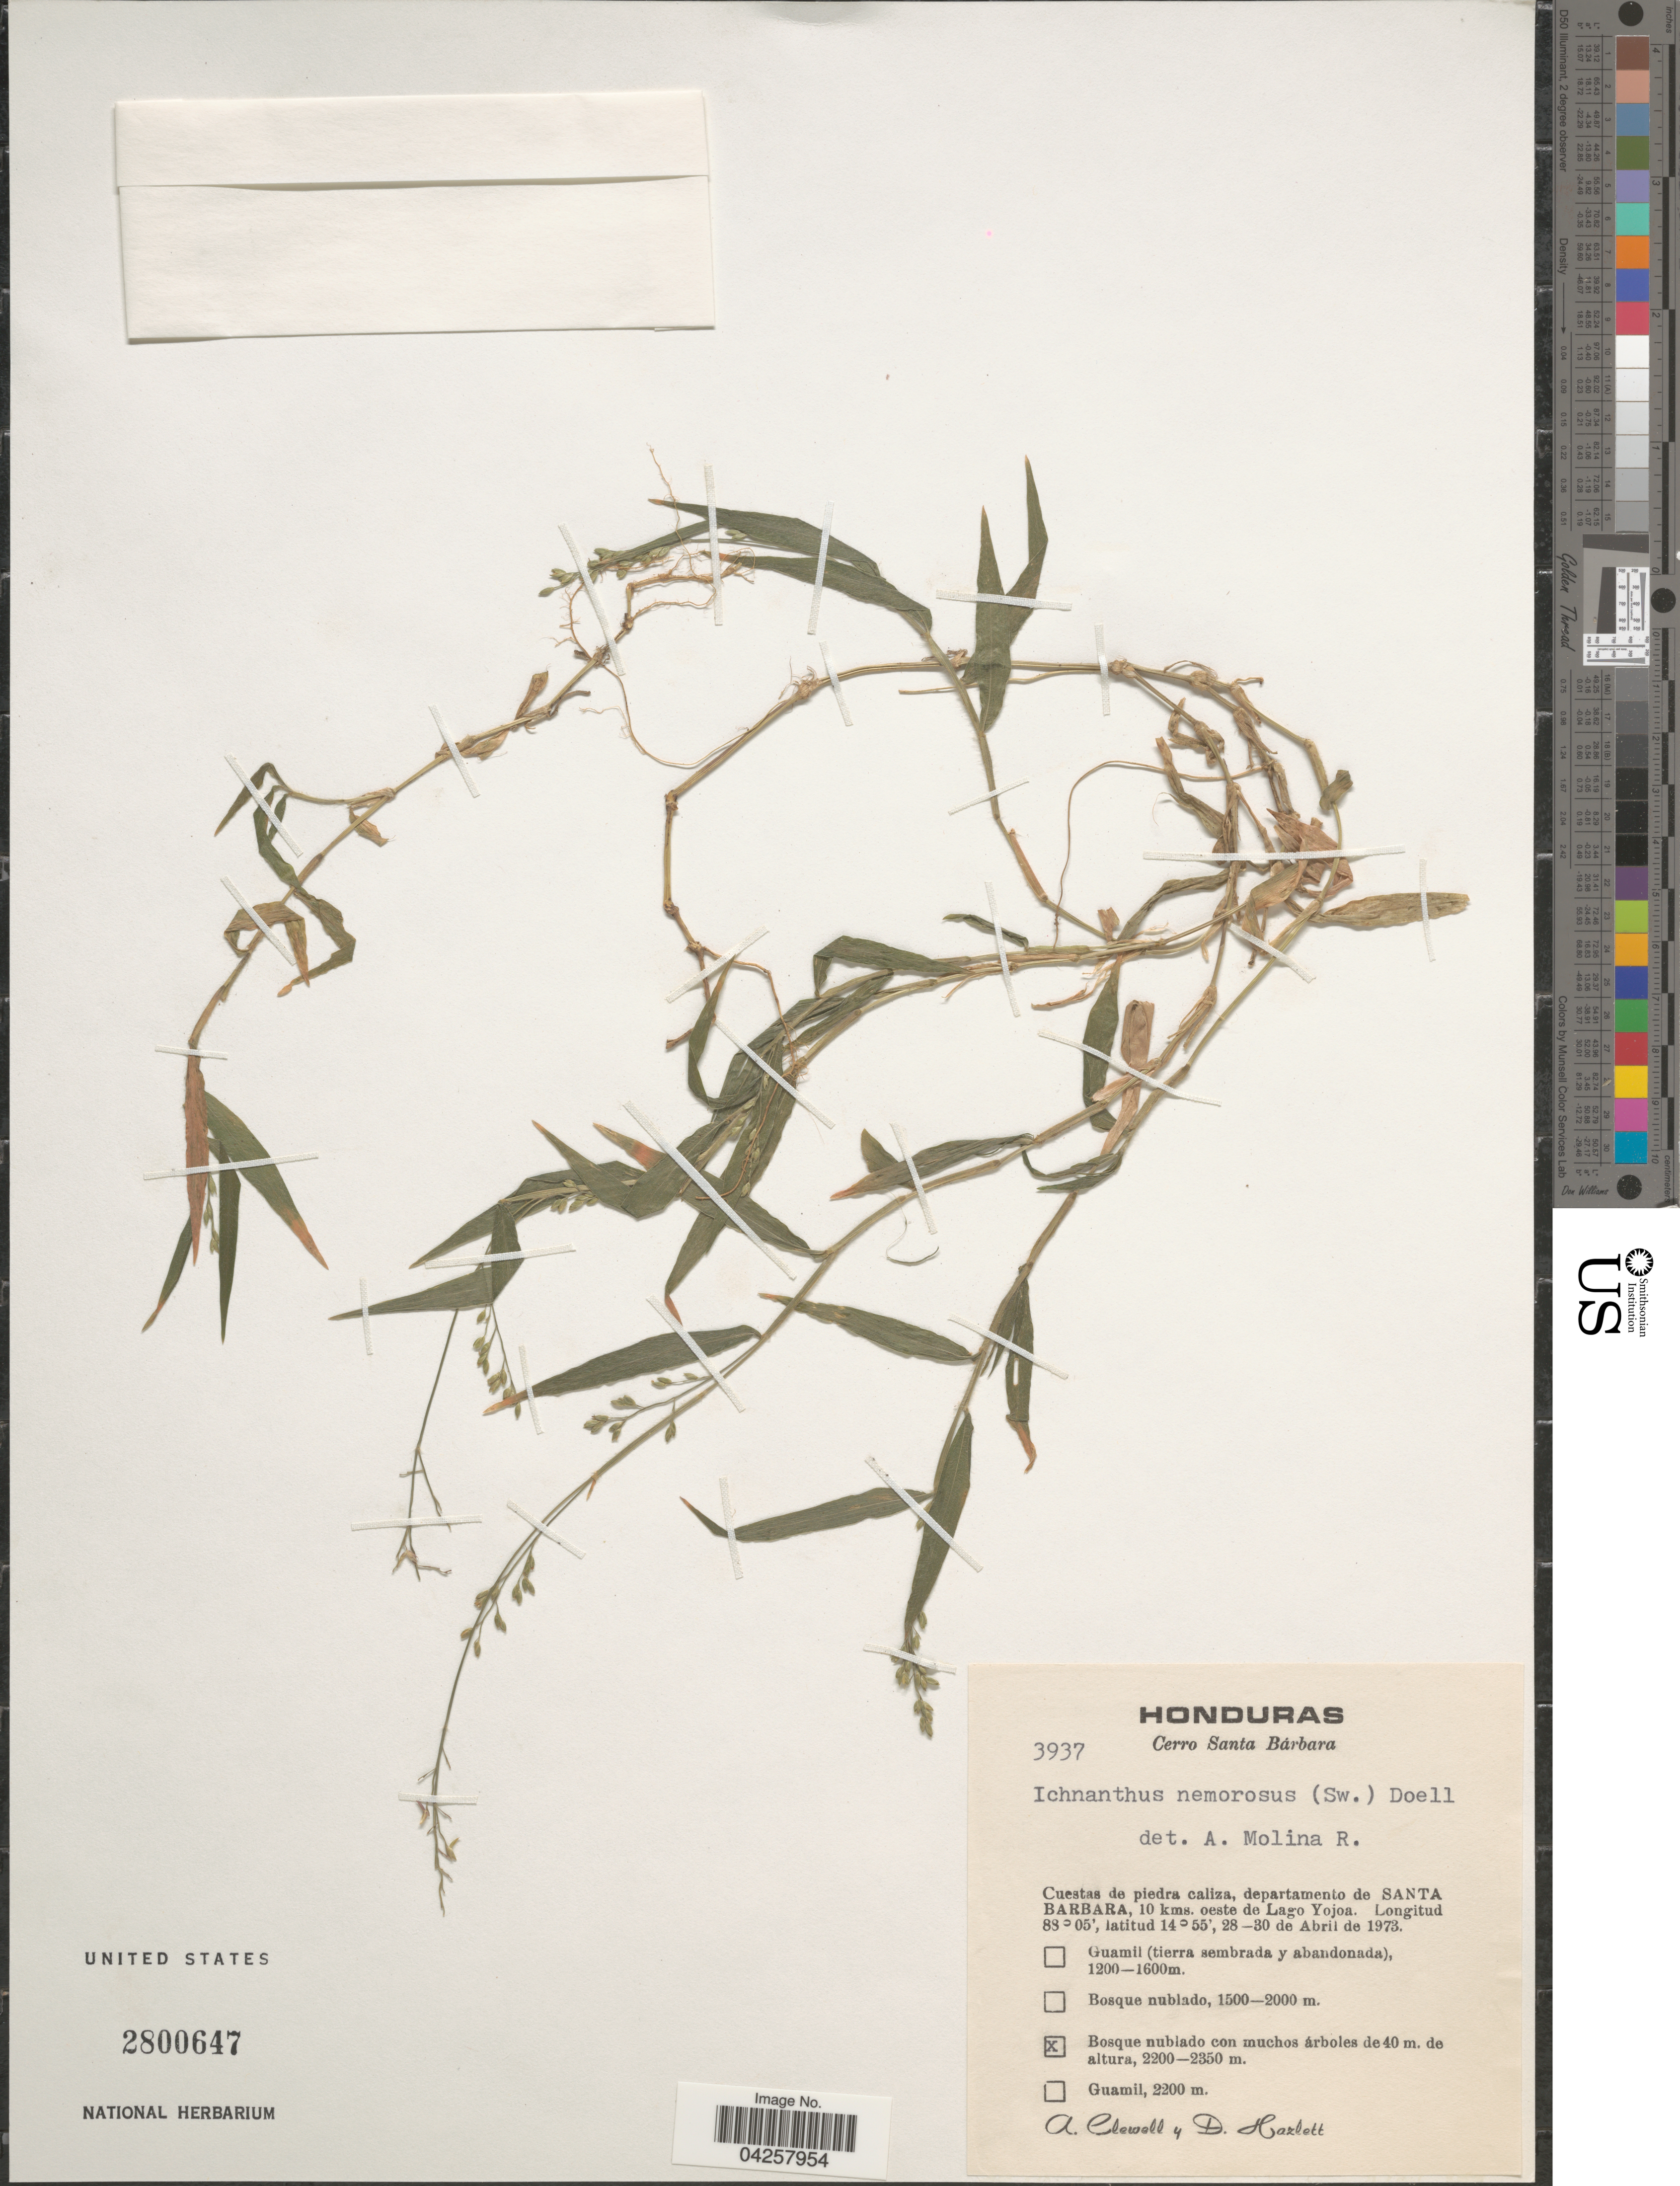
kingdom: Plantae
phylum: Tracheophyta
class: Liliopsida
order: Poales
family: Poaceae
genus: Hildaea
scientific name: Hildaea nemorosa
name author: (Sw.) C. Silva & R.P. Oliveira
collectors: A. Clewell & D. Hazlett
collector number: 3937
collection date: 1973-04-28/1973-04-30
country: Honduras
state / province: Santa Barbara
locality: Cerro Santa Bárbara. Cuestas de piedra caliza, departamento de Santa Barbara, 10 kms. oeste de Lago Yojoa.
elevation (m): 2200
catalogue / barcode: US 2800647